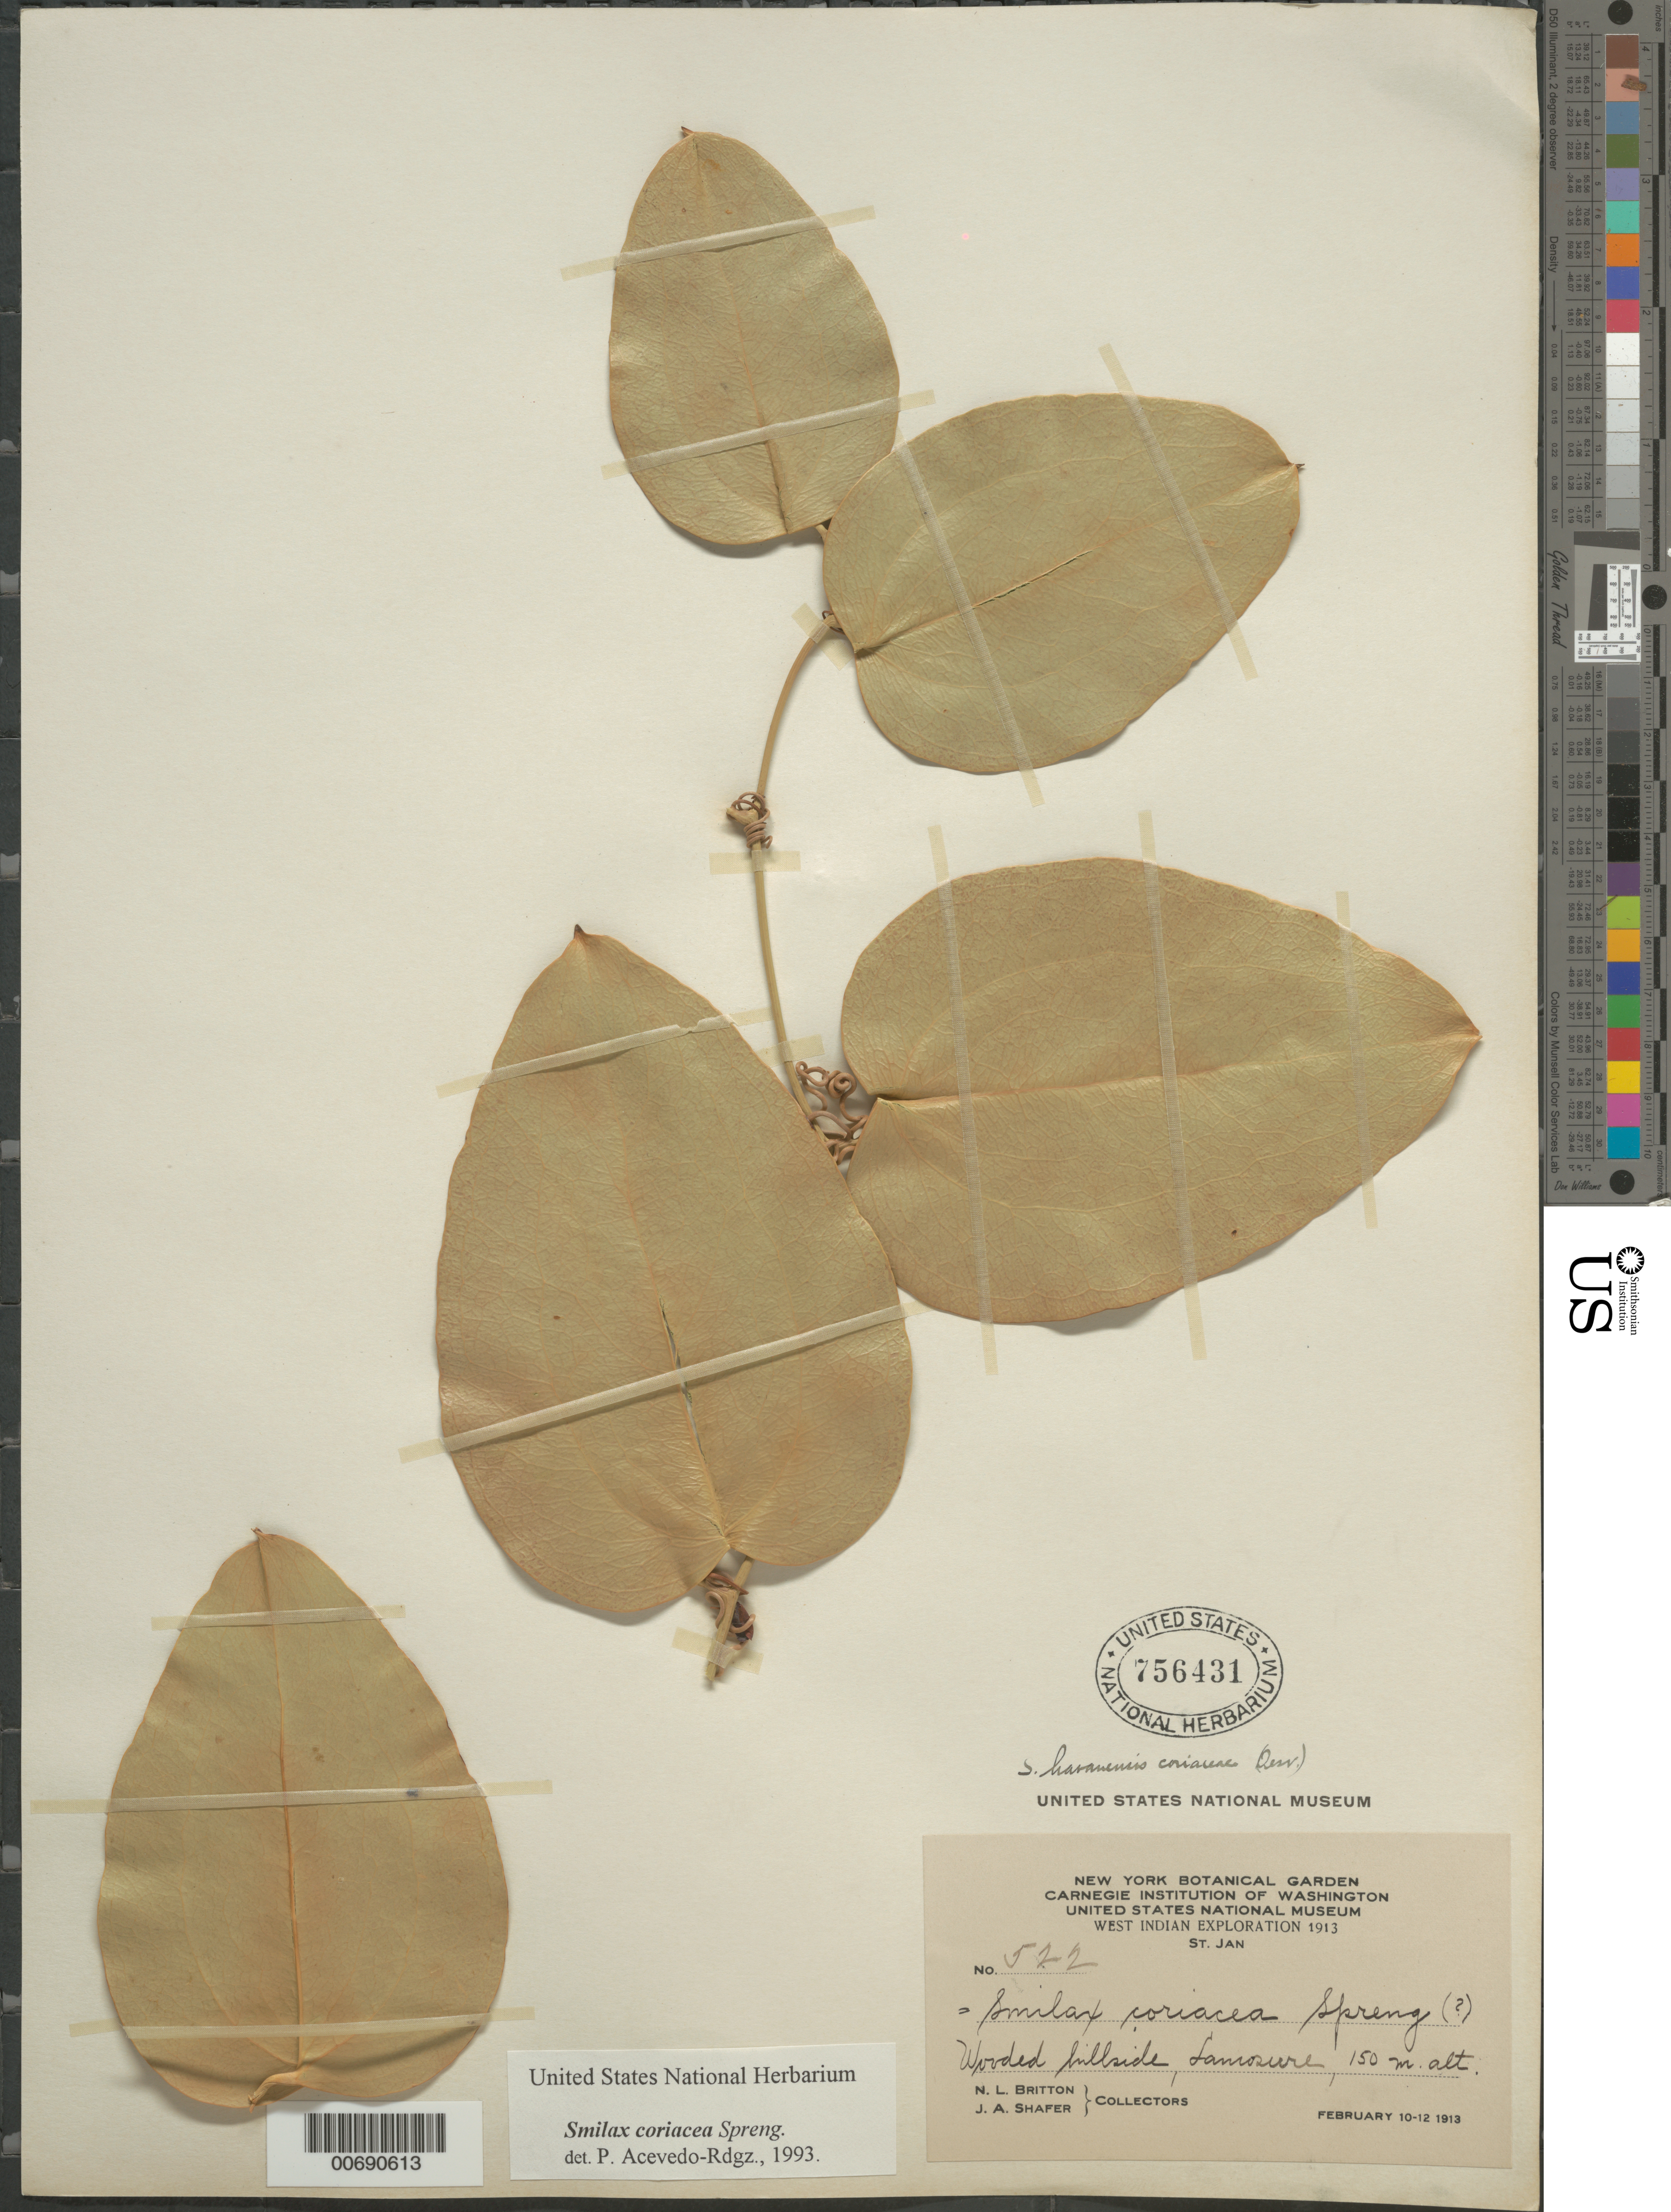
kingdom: Plantae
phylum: Tracheophyta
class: Liliopsida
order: Liliales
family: Smilacaceae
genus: Smilax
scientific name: Smilax coriacea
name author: Spreng.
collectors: N. Britton & J. A. Shafer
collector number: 522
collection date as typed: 10 Feb 1913 to 12 Feb 1913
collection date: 1913-02-10/1913-02-12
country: U.S. Virgin Islands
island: St. John Island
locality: Lameshur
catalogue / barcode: US 756431